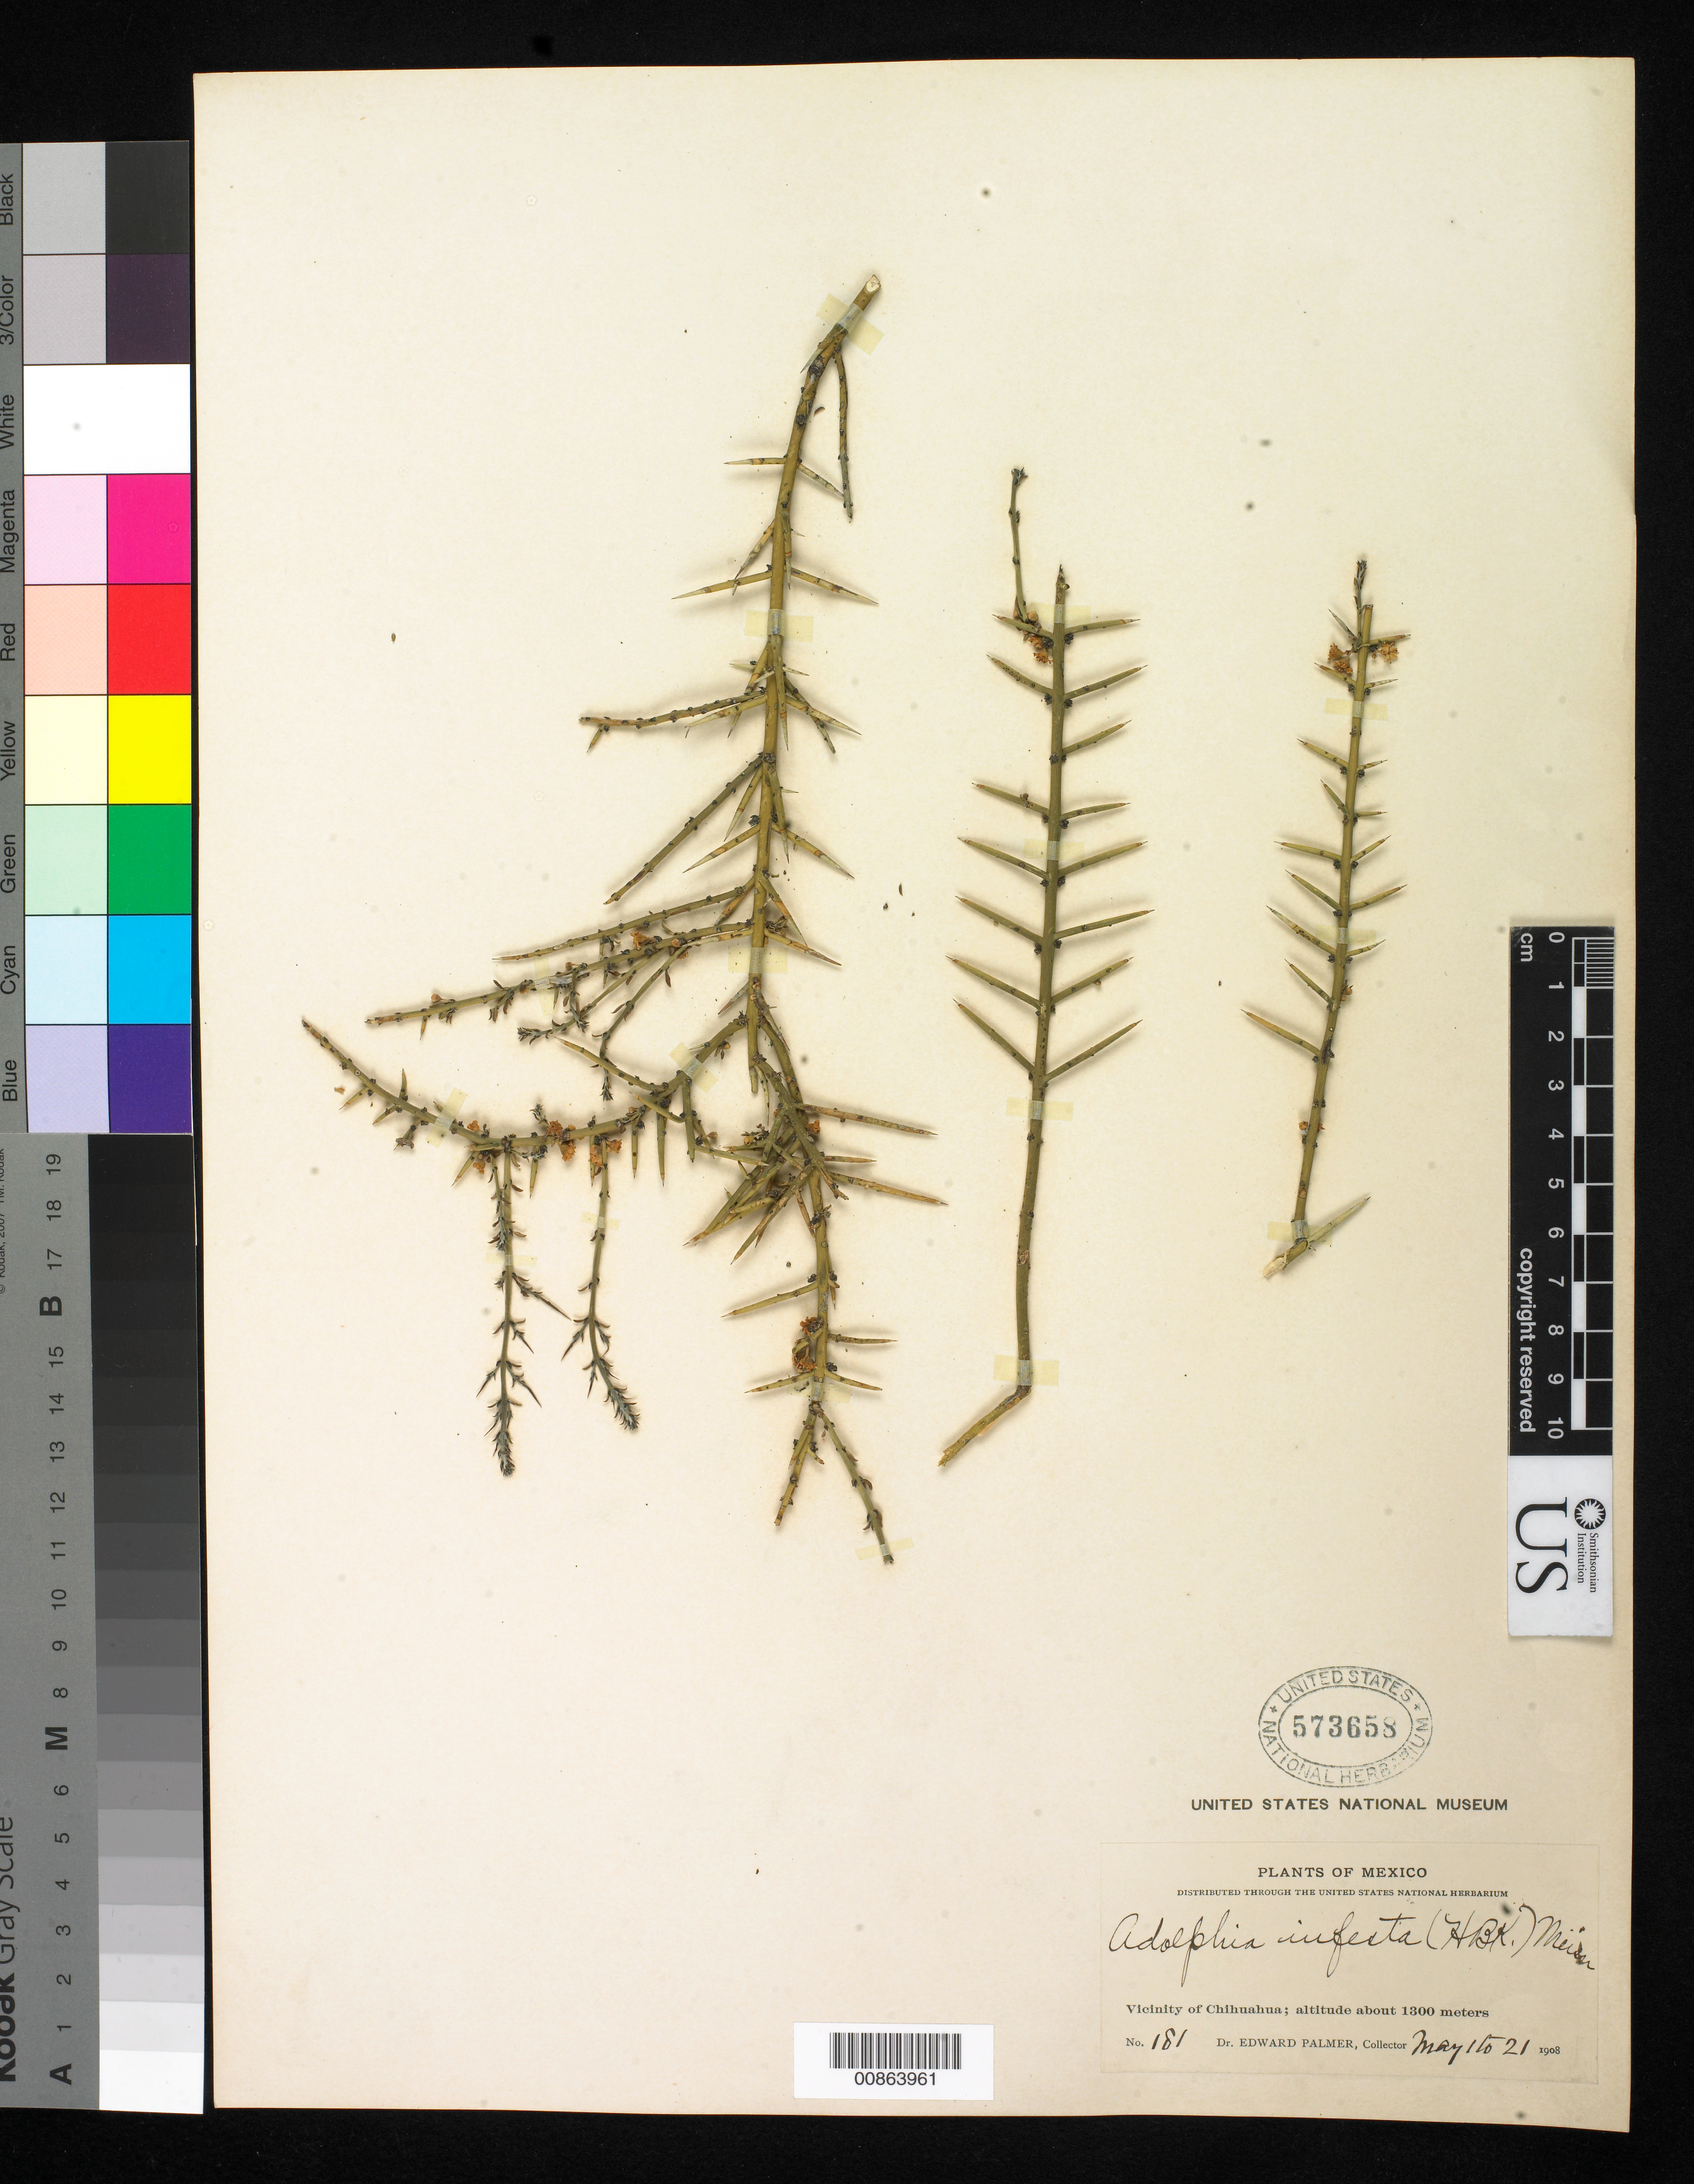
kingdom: Plantae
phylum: Tracheophyta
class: Magnoliopsida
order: Rosales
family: Rhamnaceae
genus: Adolphia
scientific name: Adolphia infesta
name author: (Kunth) Meisn.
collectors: E. Palmer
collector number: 181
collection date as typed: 01 May 1908 to 21 May 1908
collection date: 1908-05-01/1908-05-21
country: Mexico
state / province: Chihuahua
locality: Vicinity of Chihuahua.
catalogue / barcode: US 573658